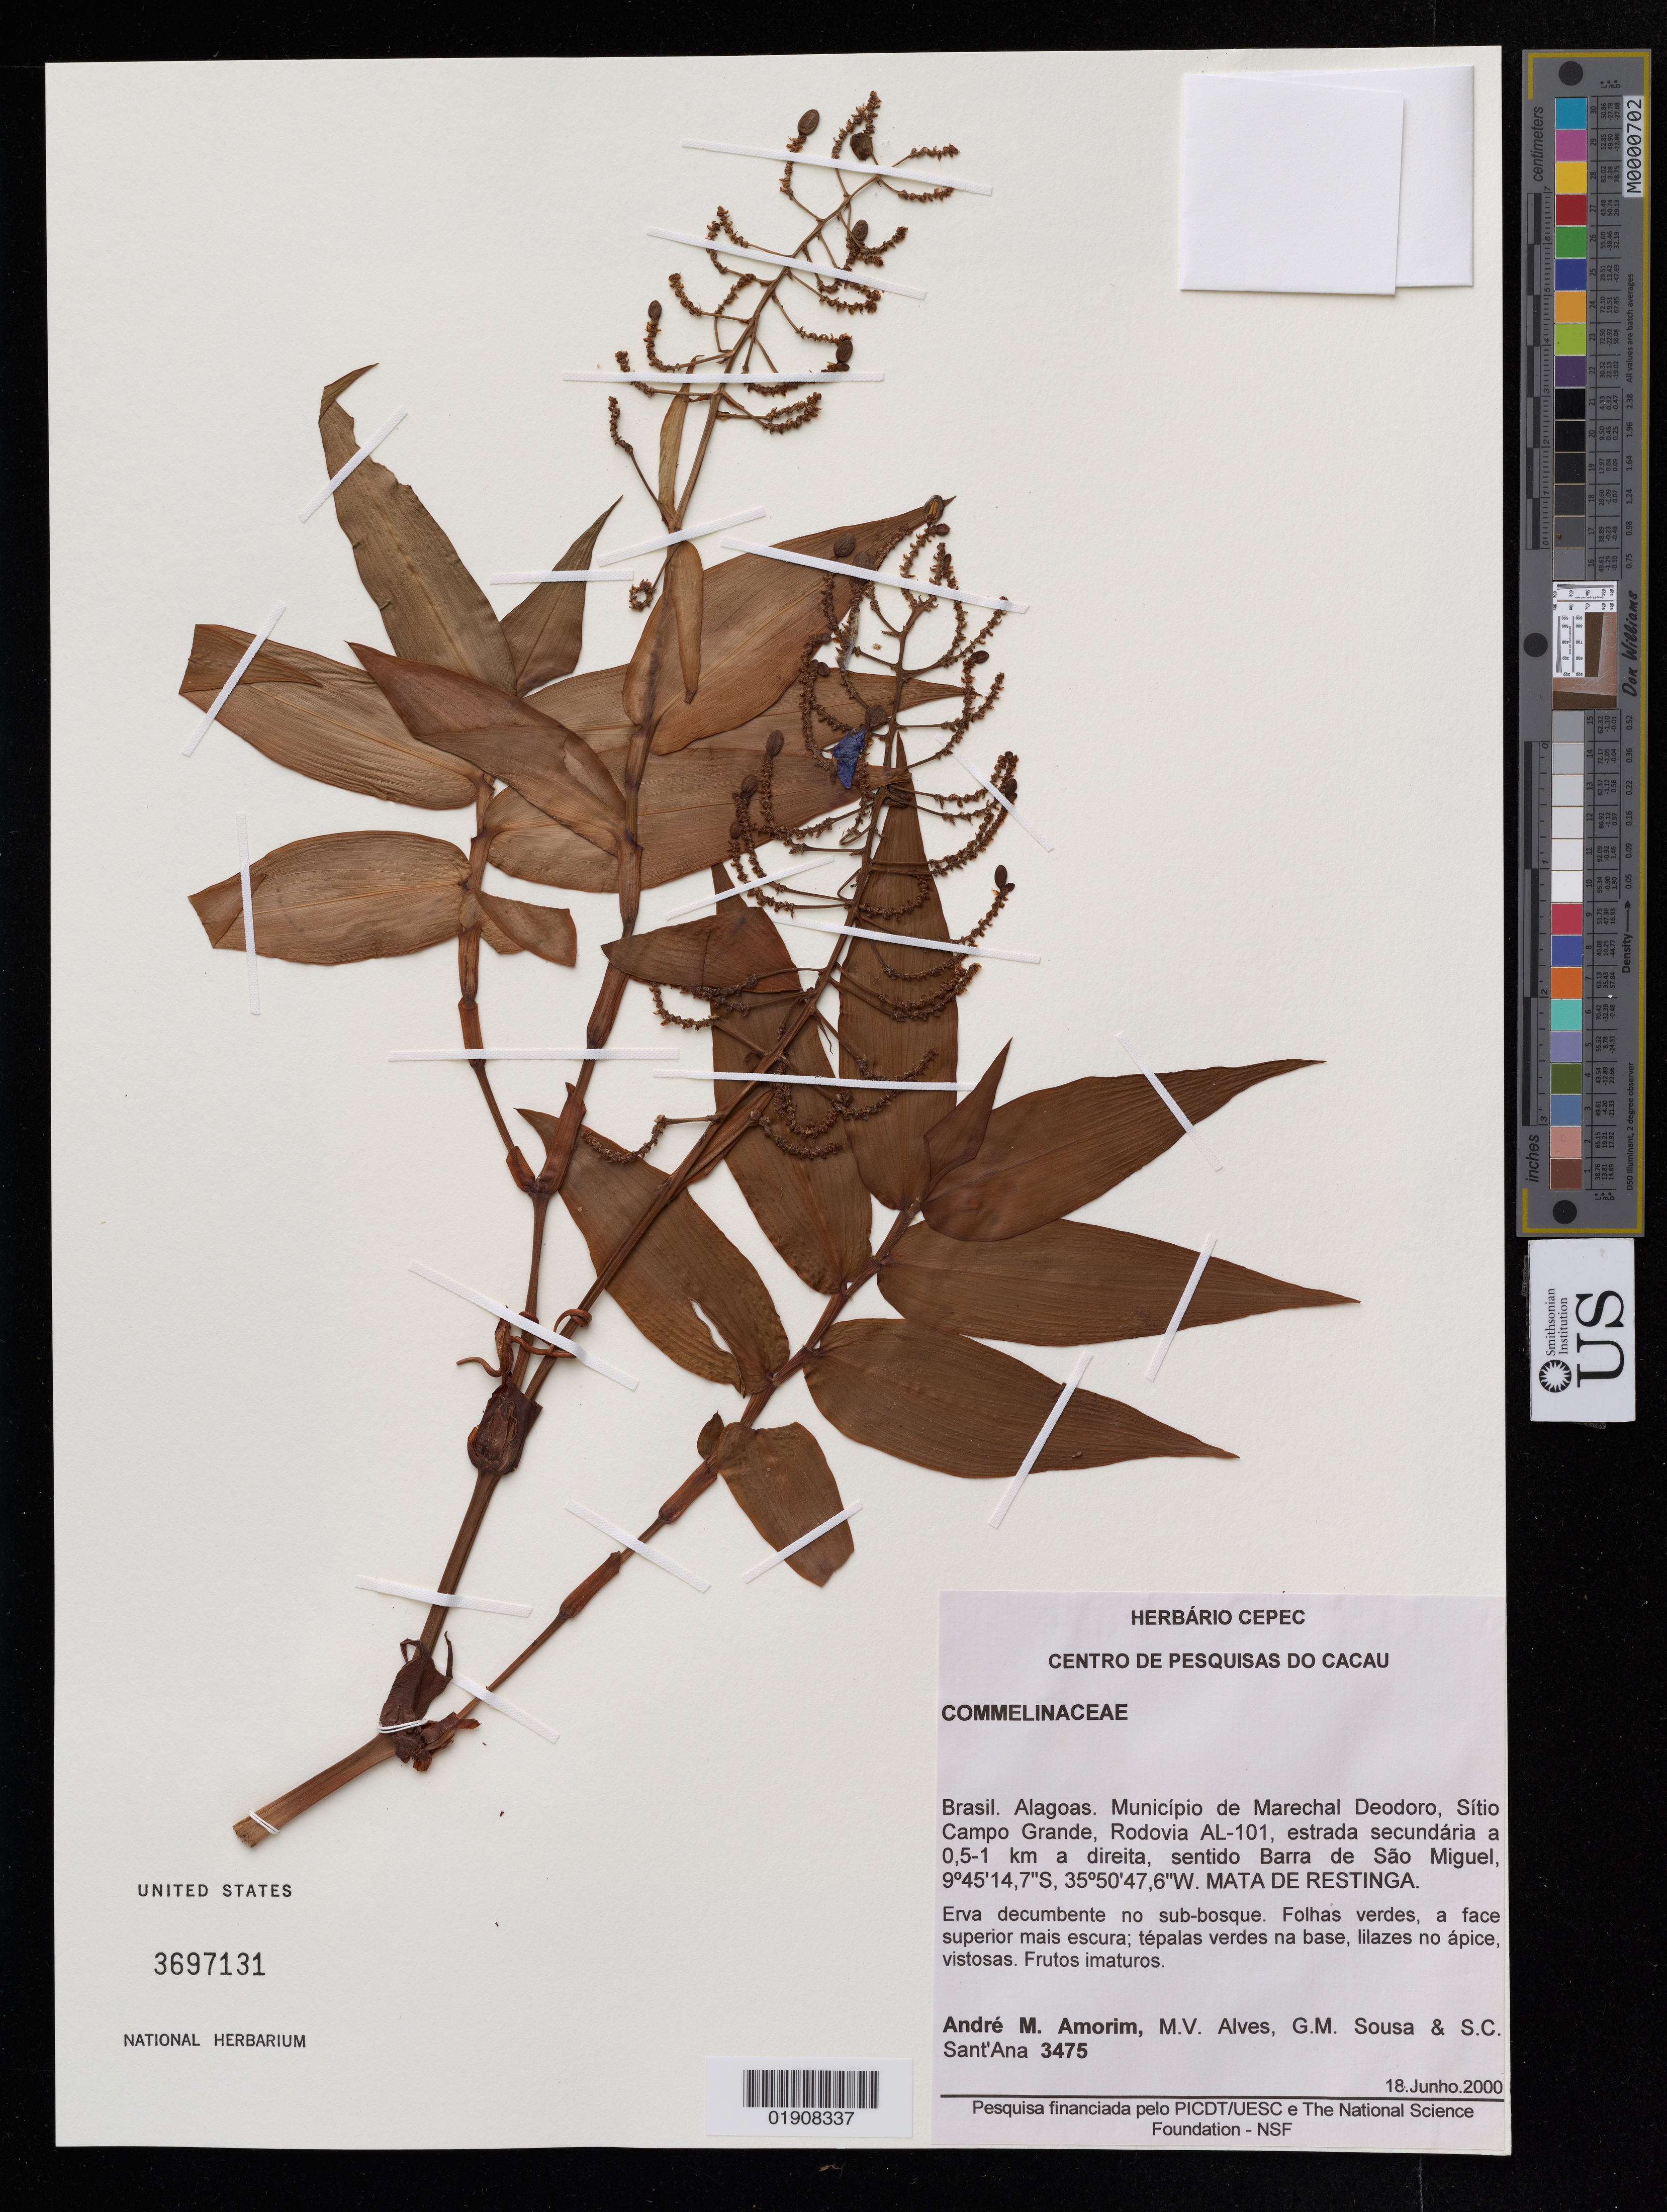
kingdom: Plantae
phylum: Tracheophyta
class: Liliopsida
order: Commelinales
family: Commelinaceae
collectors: A. M. Amorim, M. Alves, G. Sousa & S. C. Sant'Ana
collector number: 3475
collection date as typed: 18 Junho 2000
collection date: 2000-06-18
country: Brazil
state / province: Alagoas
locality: Mun. de Marechal Deodoro, Sítio Campo Grande, Rodovia AL-101, estrada secundária a 0.5-1 km a direita, sentido Barra de São Miguel.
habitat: Mata de restinga.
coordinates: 9 45 14.7 S, 35 50 47.6 W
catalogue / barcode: US 3697131